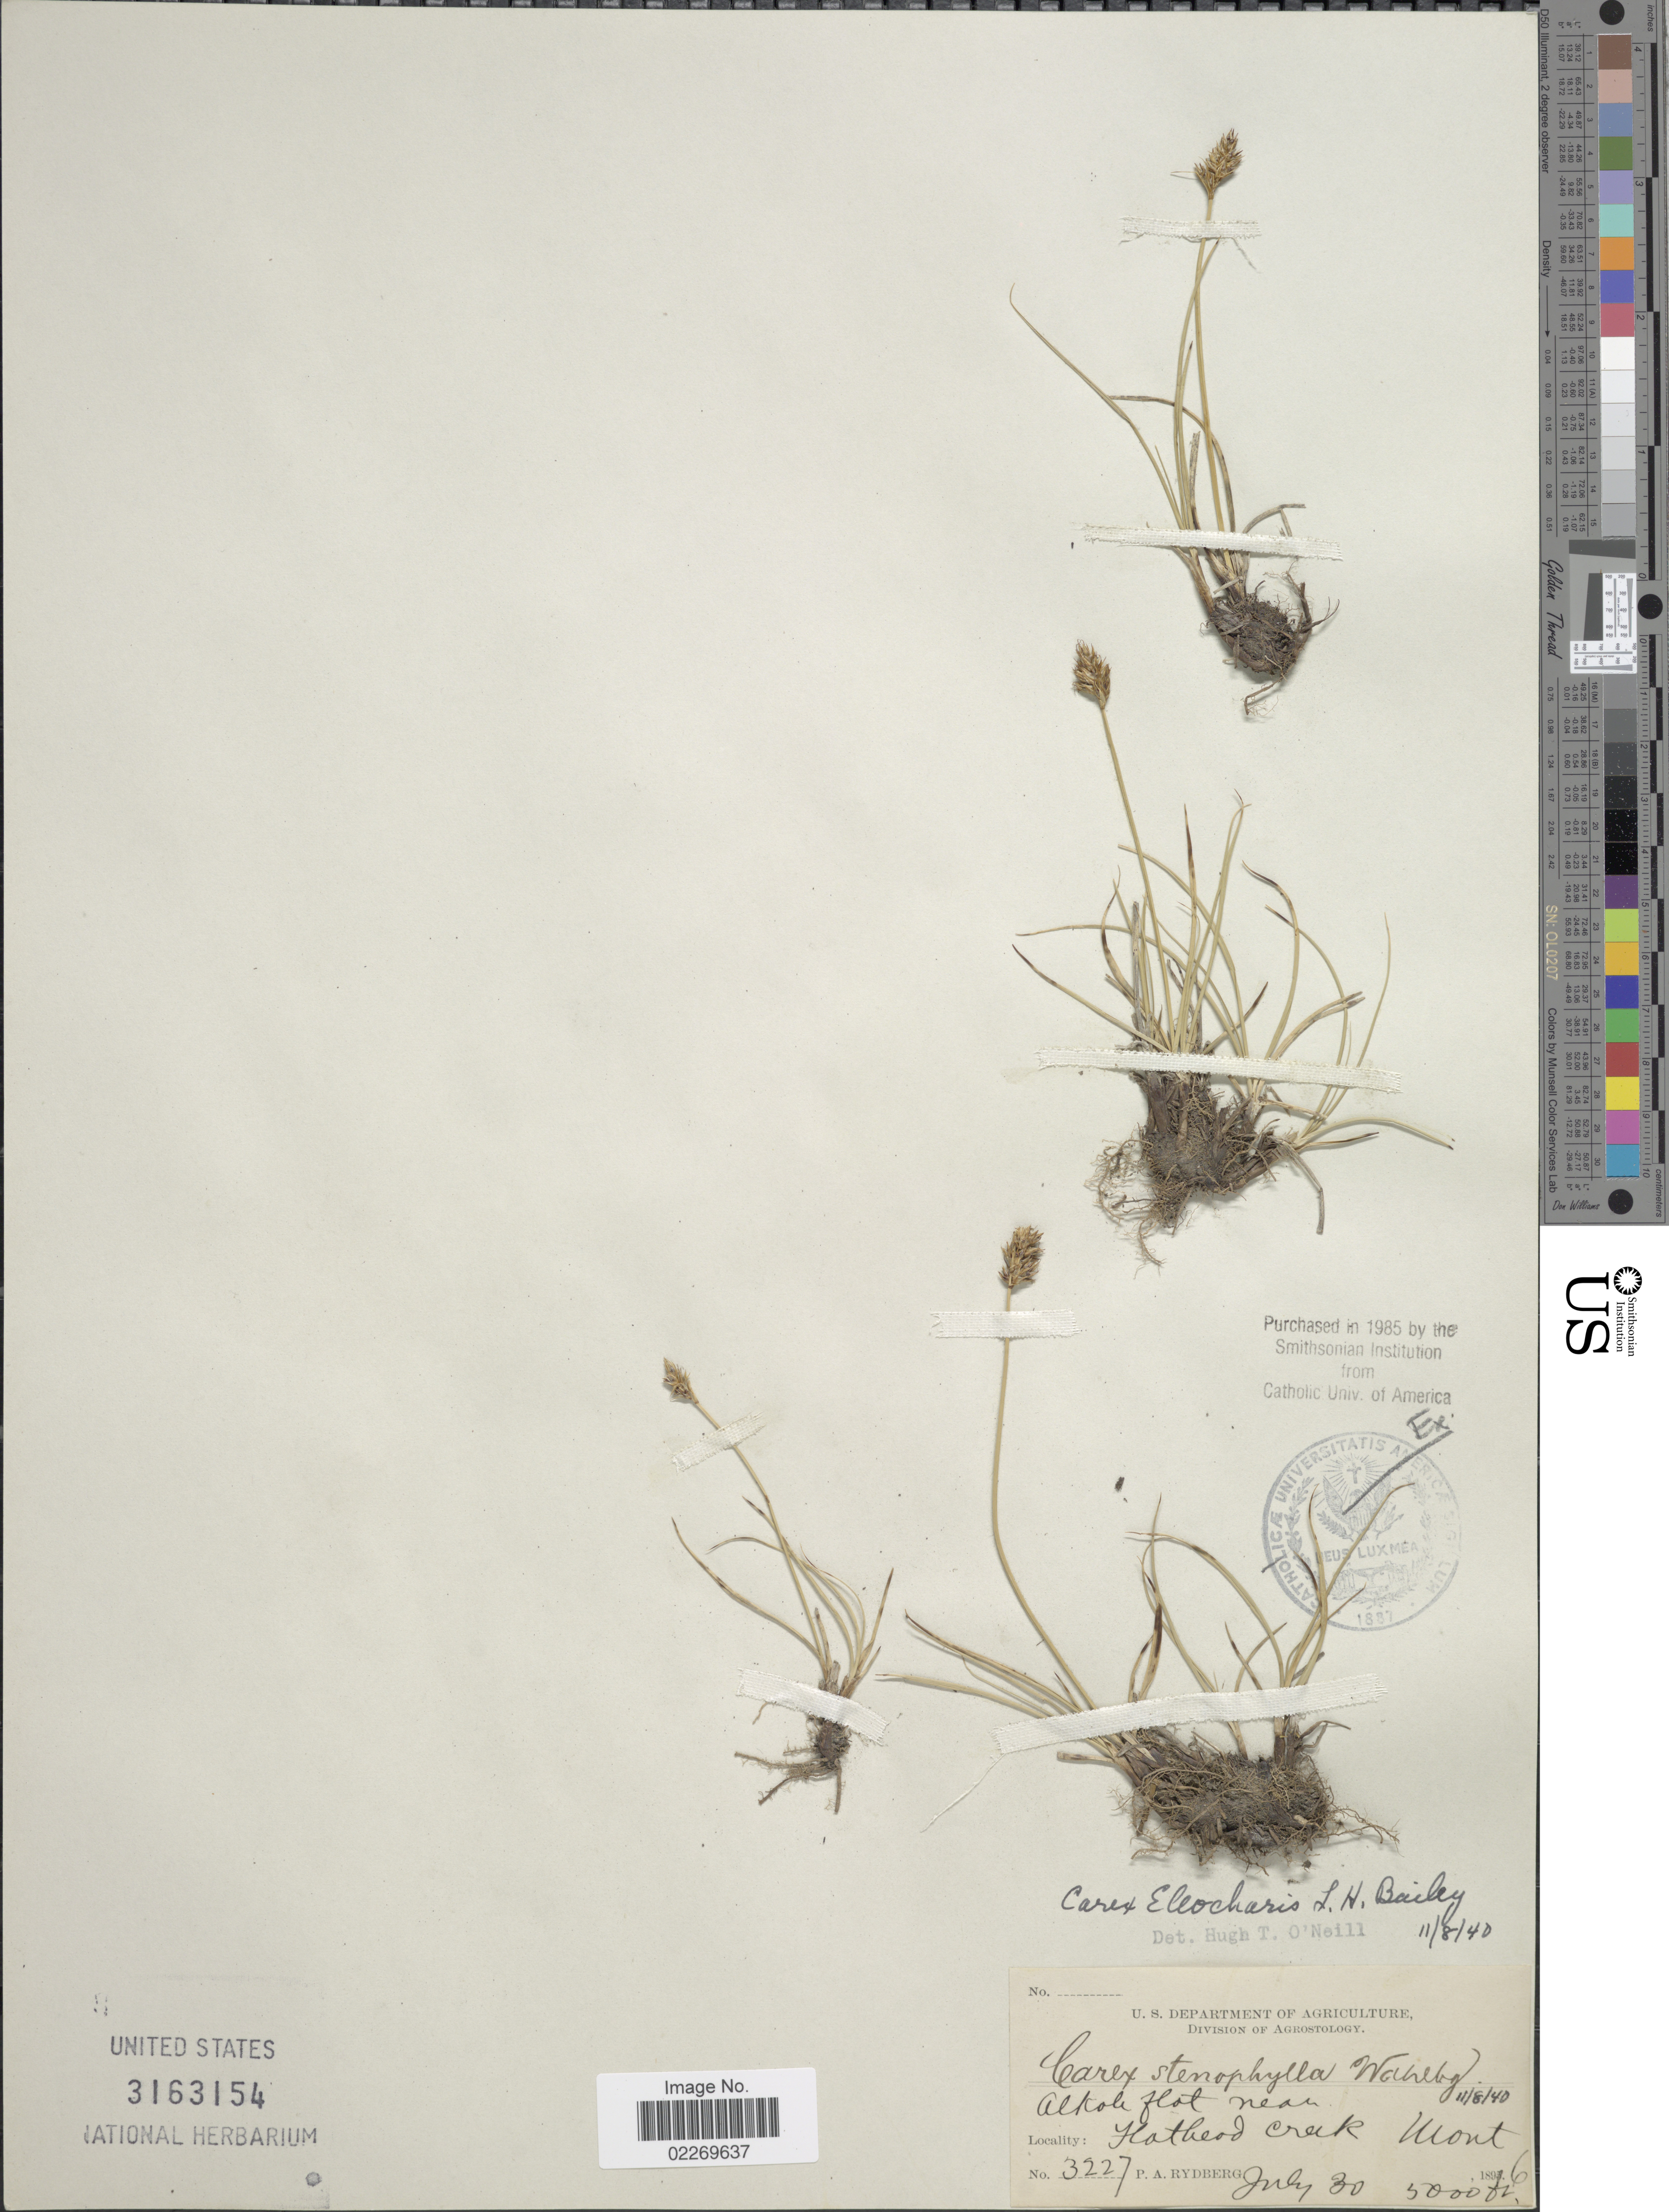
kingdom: Plantae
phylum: Tracheophyta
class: Liliopsida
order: Poales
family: Cyperaceae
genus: Carex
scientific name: Carex eleocharis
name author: L.H. Bailey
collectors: P. A. Rydberg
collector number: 3227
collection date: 1896-07-30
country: United States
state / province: Montana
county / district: Flathead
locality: Alkole flat near Flathead Creek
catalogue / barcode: US 3163154